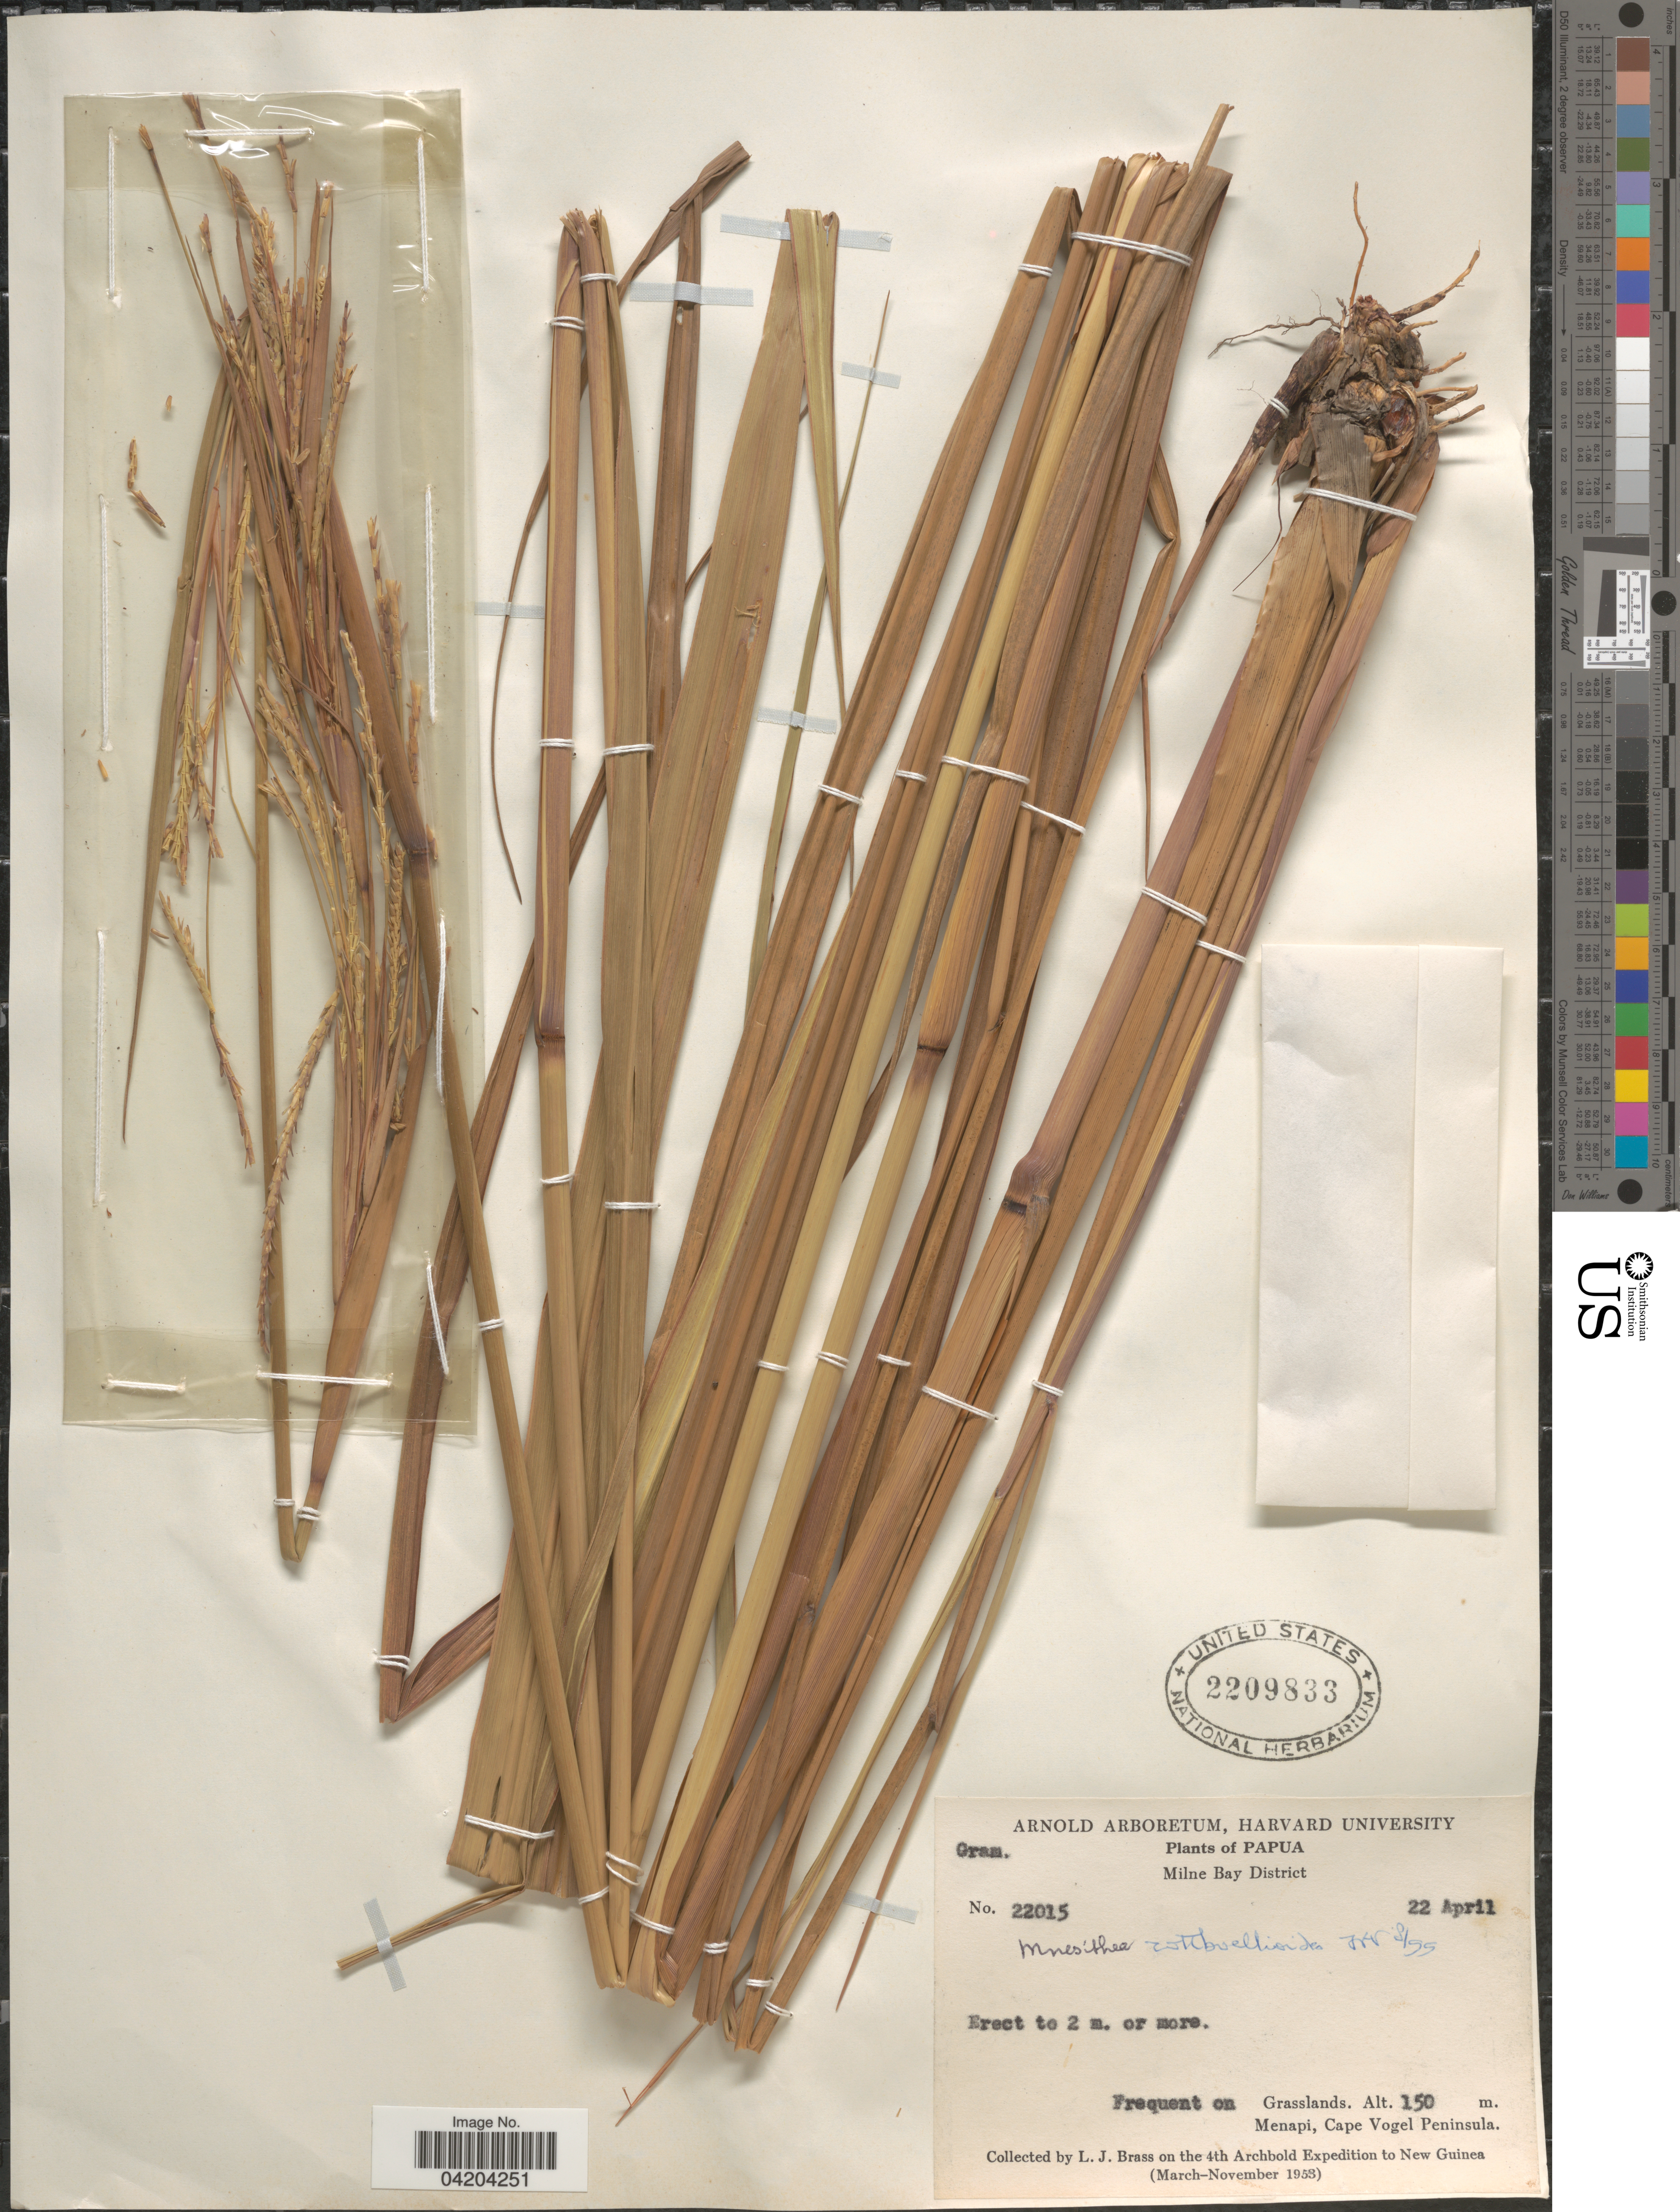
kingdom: Plantae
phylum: Tracheophyta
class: Liliopsida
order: Poales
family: Poaceae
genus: Mnesithea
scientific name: Mnesithea rottboellioides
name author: (R. Br.) de Koning & Sosef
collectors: L. J. Brass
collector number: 22015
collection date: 1953-04-22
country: Papua New Guinea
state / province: Milne Bay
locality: Papua. Milne Bay District. Menapi, Cape Vogel Peninsula. The 4th Archbold Expedition to New Guinea (March-November 1953).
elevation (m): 150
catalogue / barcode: US 2209833